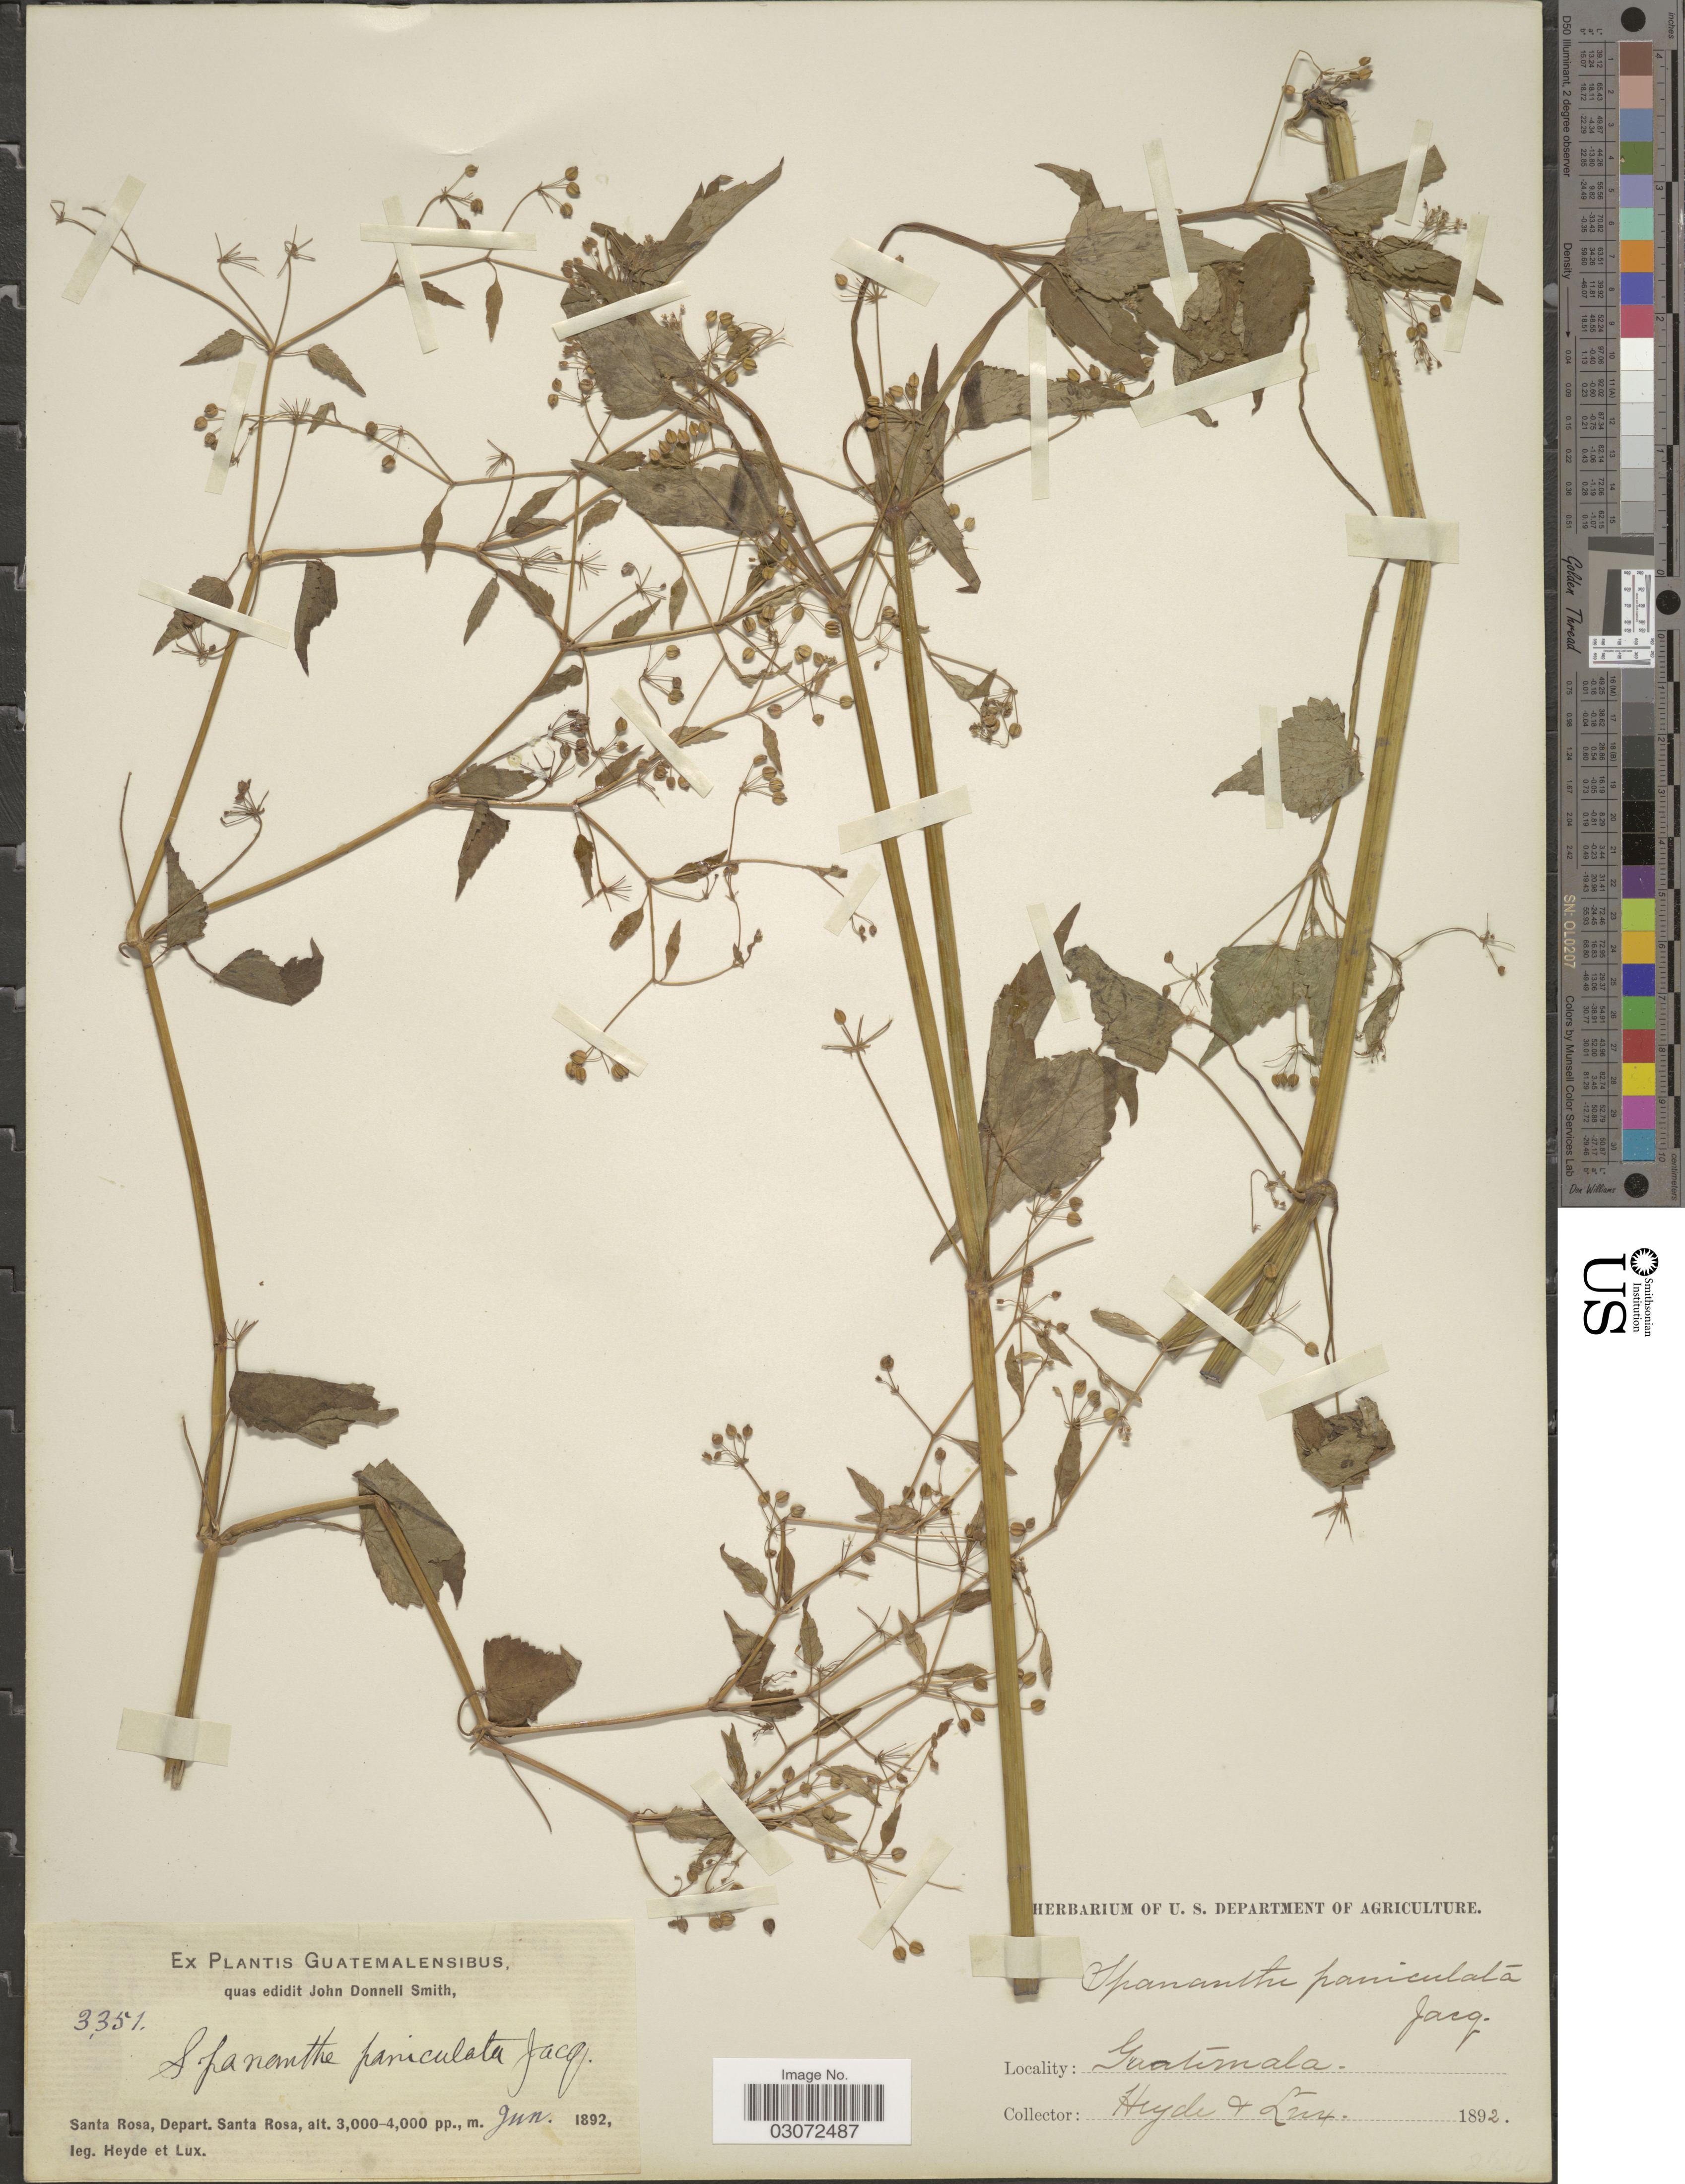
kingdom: Plantae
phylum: Tracheophyta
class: Magnoliopsida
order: Apiales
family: Apiaceae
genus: Spananthe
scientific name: Spananthe paniculata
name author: Jacq.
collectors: Heyde & Lux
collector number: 3351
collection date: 1892-06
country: Guatemala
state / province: Santa Rosa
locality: Santa Rosa, Depart. Santa Rosa.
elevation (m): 914